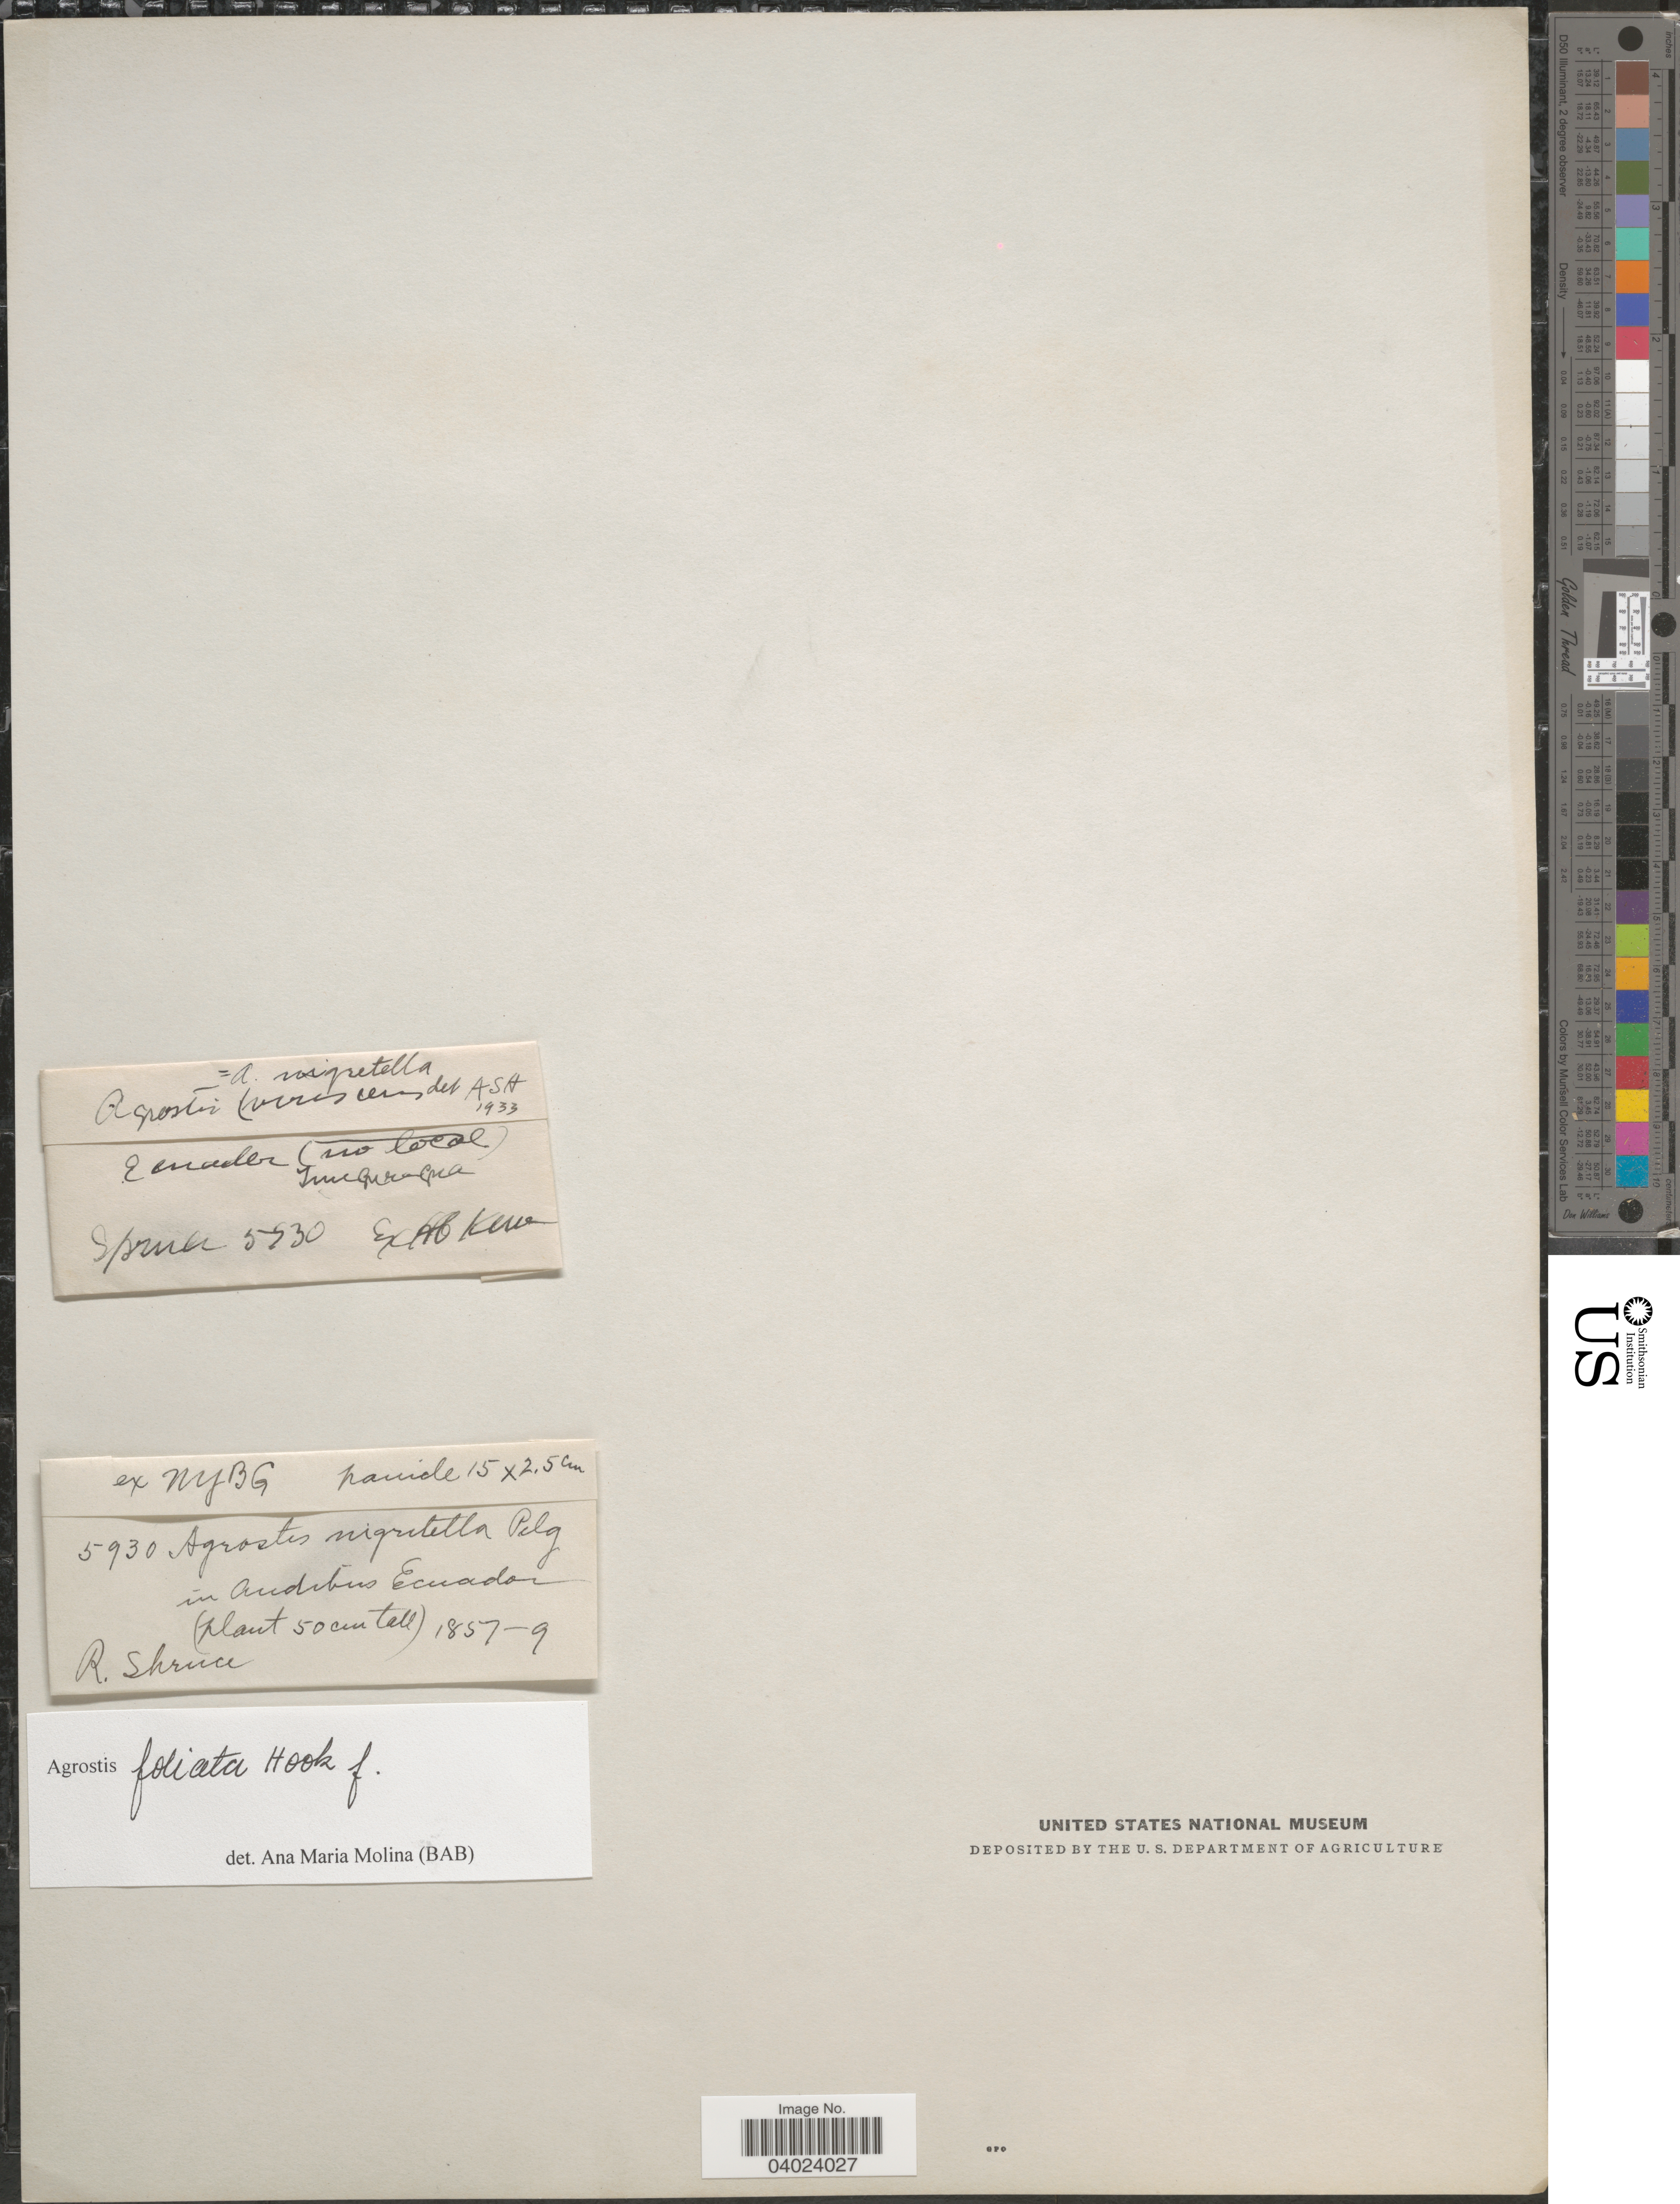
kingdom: Plantae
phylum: Tracheophyta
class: Liliopsida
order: Poales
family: Poaceae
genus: Agrostis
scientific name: Agrostis foliata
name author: Hook. f.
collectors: R. Spruce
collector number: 5930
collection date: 1857/1859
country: Ecuador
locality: Imequerqua [interpreted]. In Andibus.